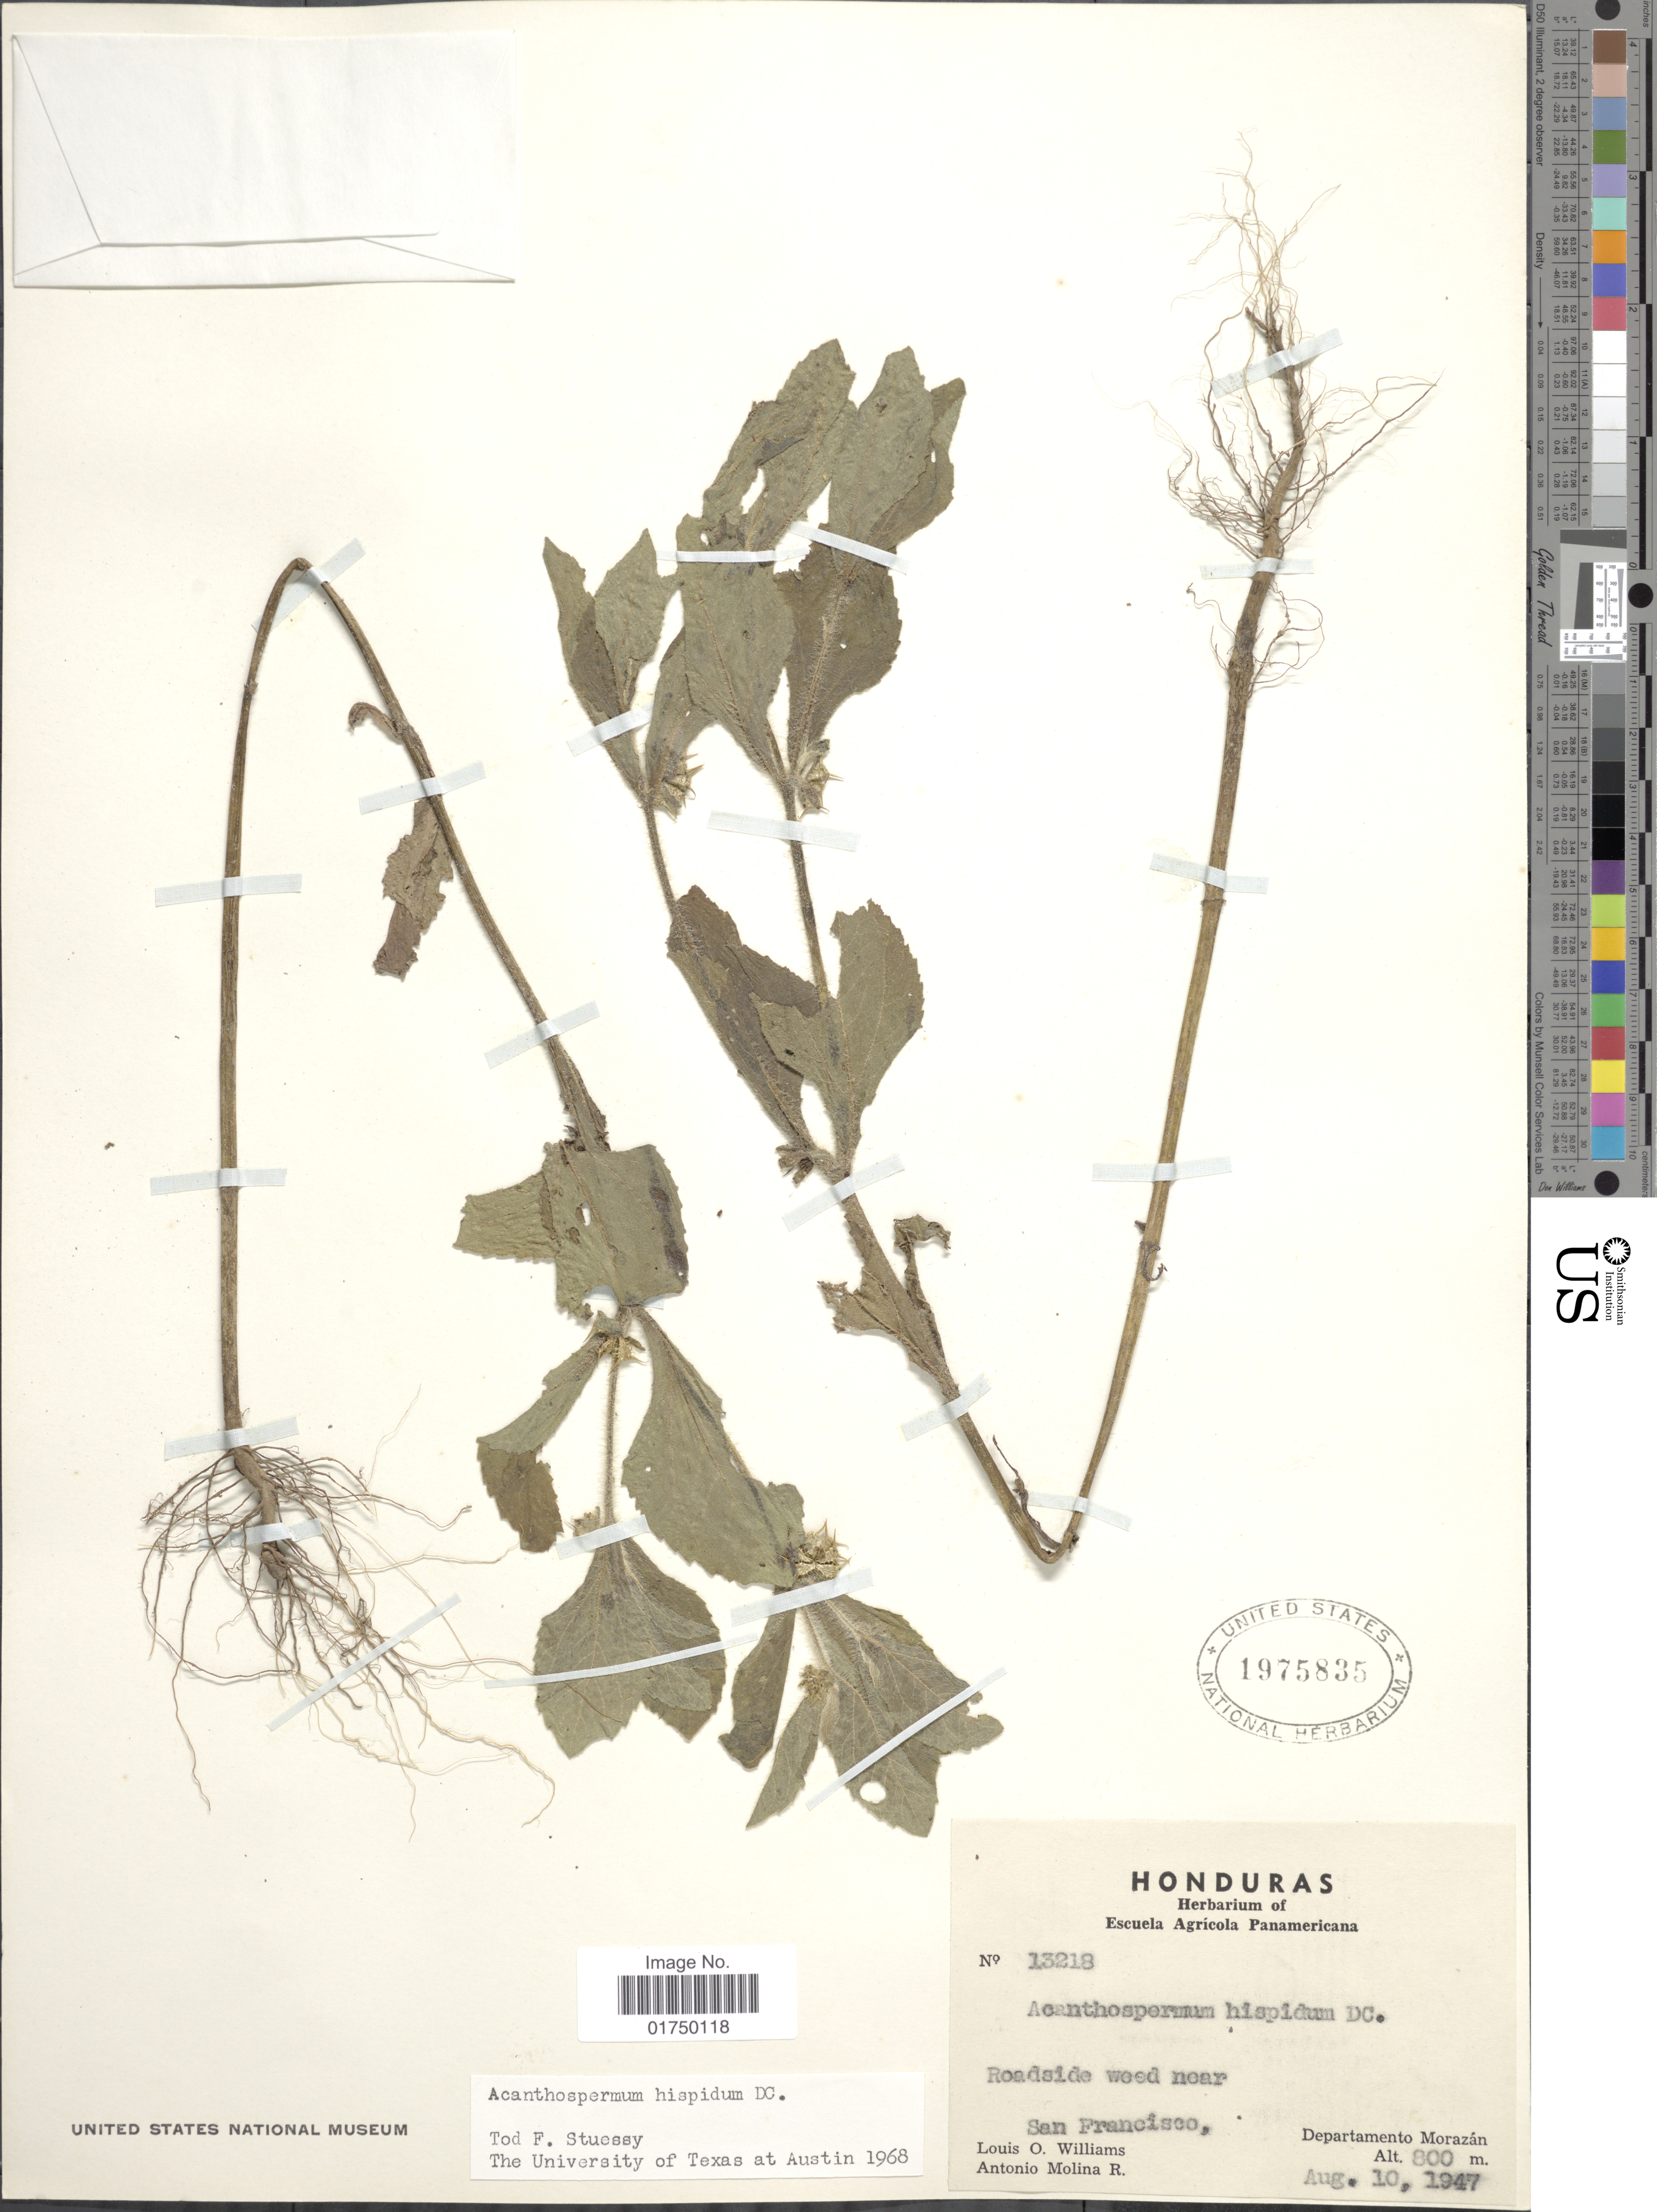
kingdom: Plantae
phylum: Tracheophyta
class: Magnoliopsida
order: Asterales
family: Asteraceae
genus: Acanthospermum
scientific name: Acanthospermum hispidum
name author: DC.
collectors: L. O. Williams & A. Molina R.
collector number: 13218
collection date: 1947-08-10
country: Honduras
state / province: Fco. Morazán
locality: Roadside weed near San Francisco, Departamento Morazán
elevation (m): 800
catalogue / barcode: US 1975835